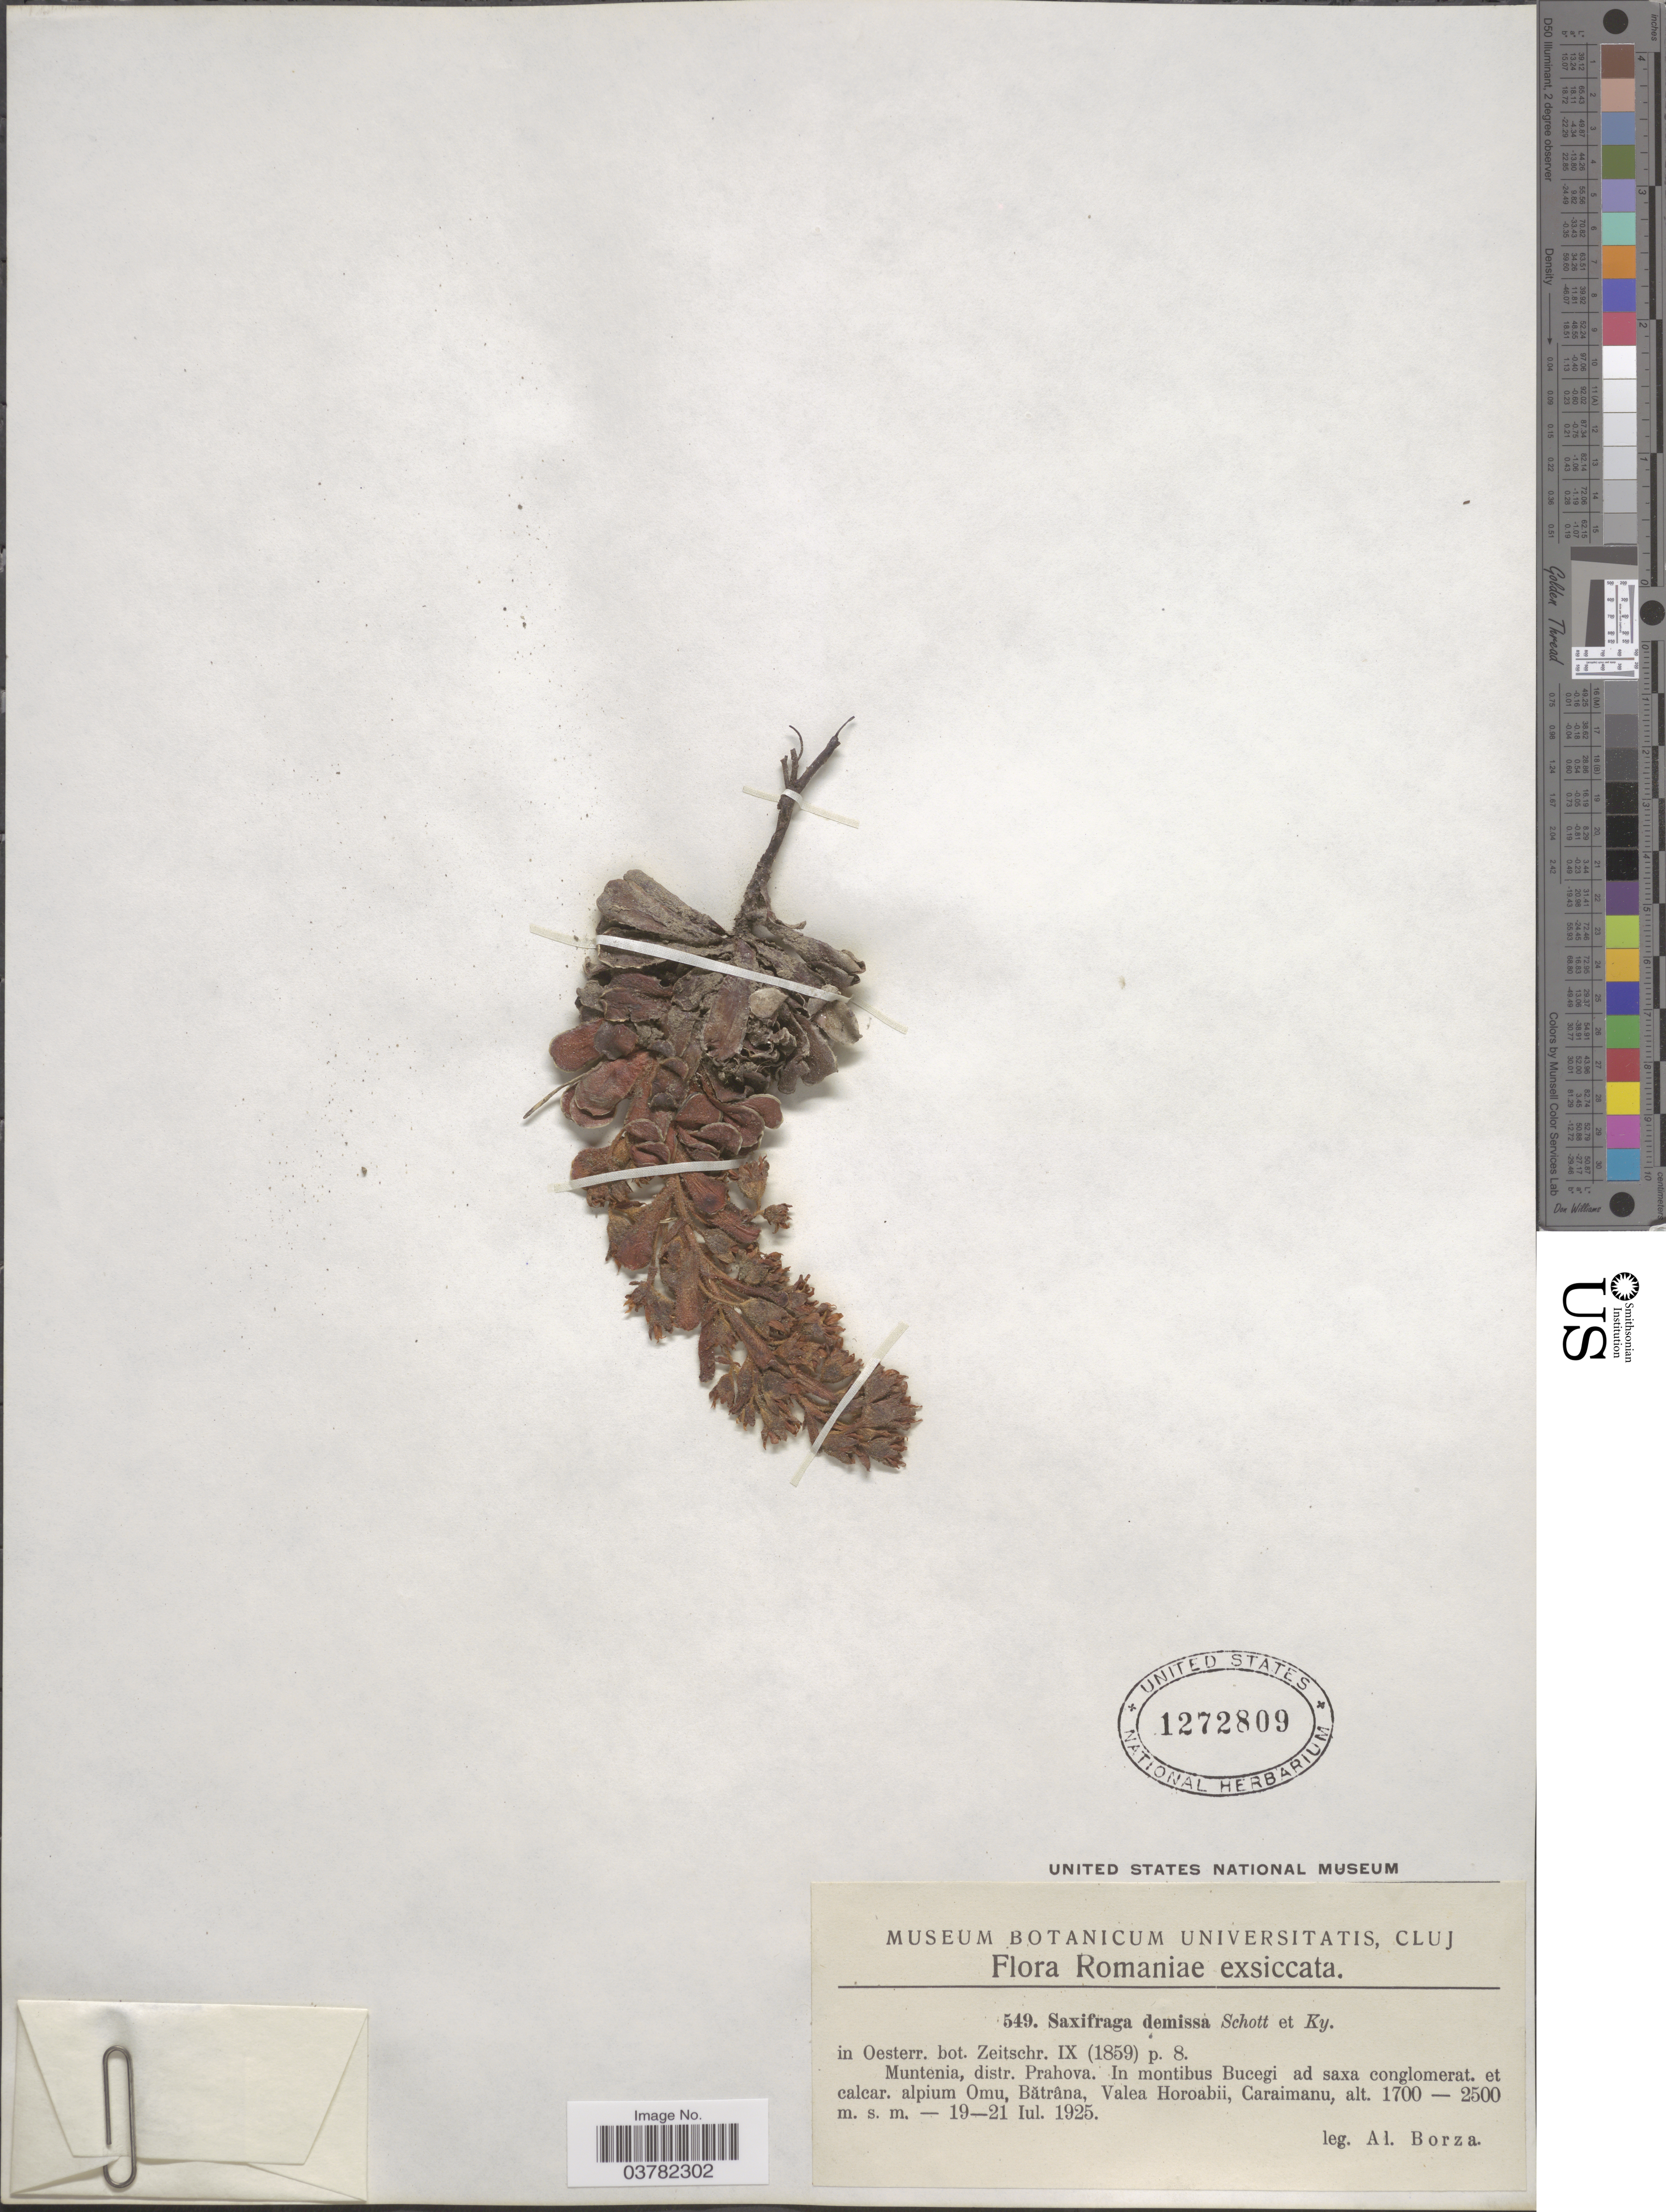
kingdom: Plantae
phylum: Tracheophyta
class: Magnoliopsida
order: Saxifragales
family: Saxifragaceae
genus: Saxifraga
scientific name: Saxifraga demissa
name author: Schott & Kotschy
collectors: A. Borza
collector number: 549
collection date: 1925-07-19/1925-07-21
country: Romania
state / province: Prahova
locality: Muntenia, distr. Prahova. In montibus Bucegi ad saxa conglomerat. et calcar. alpium Omu, Bătrâna, Valea Horoabii, Caraimanu.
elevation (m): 1700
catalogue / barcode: US 1272809